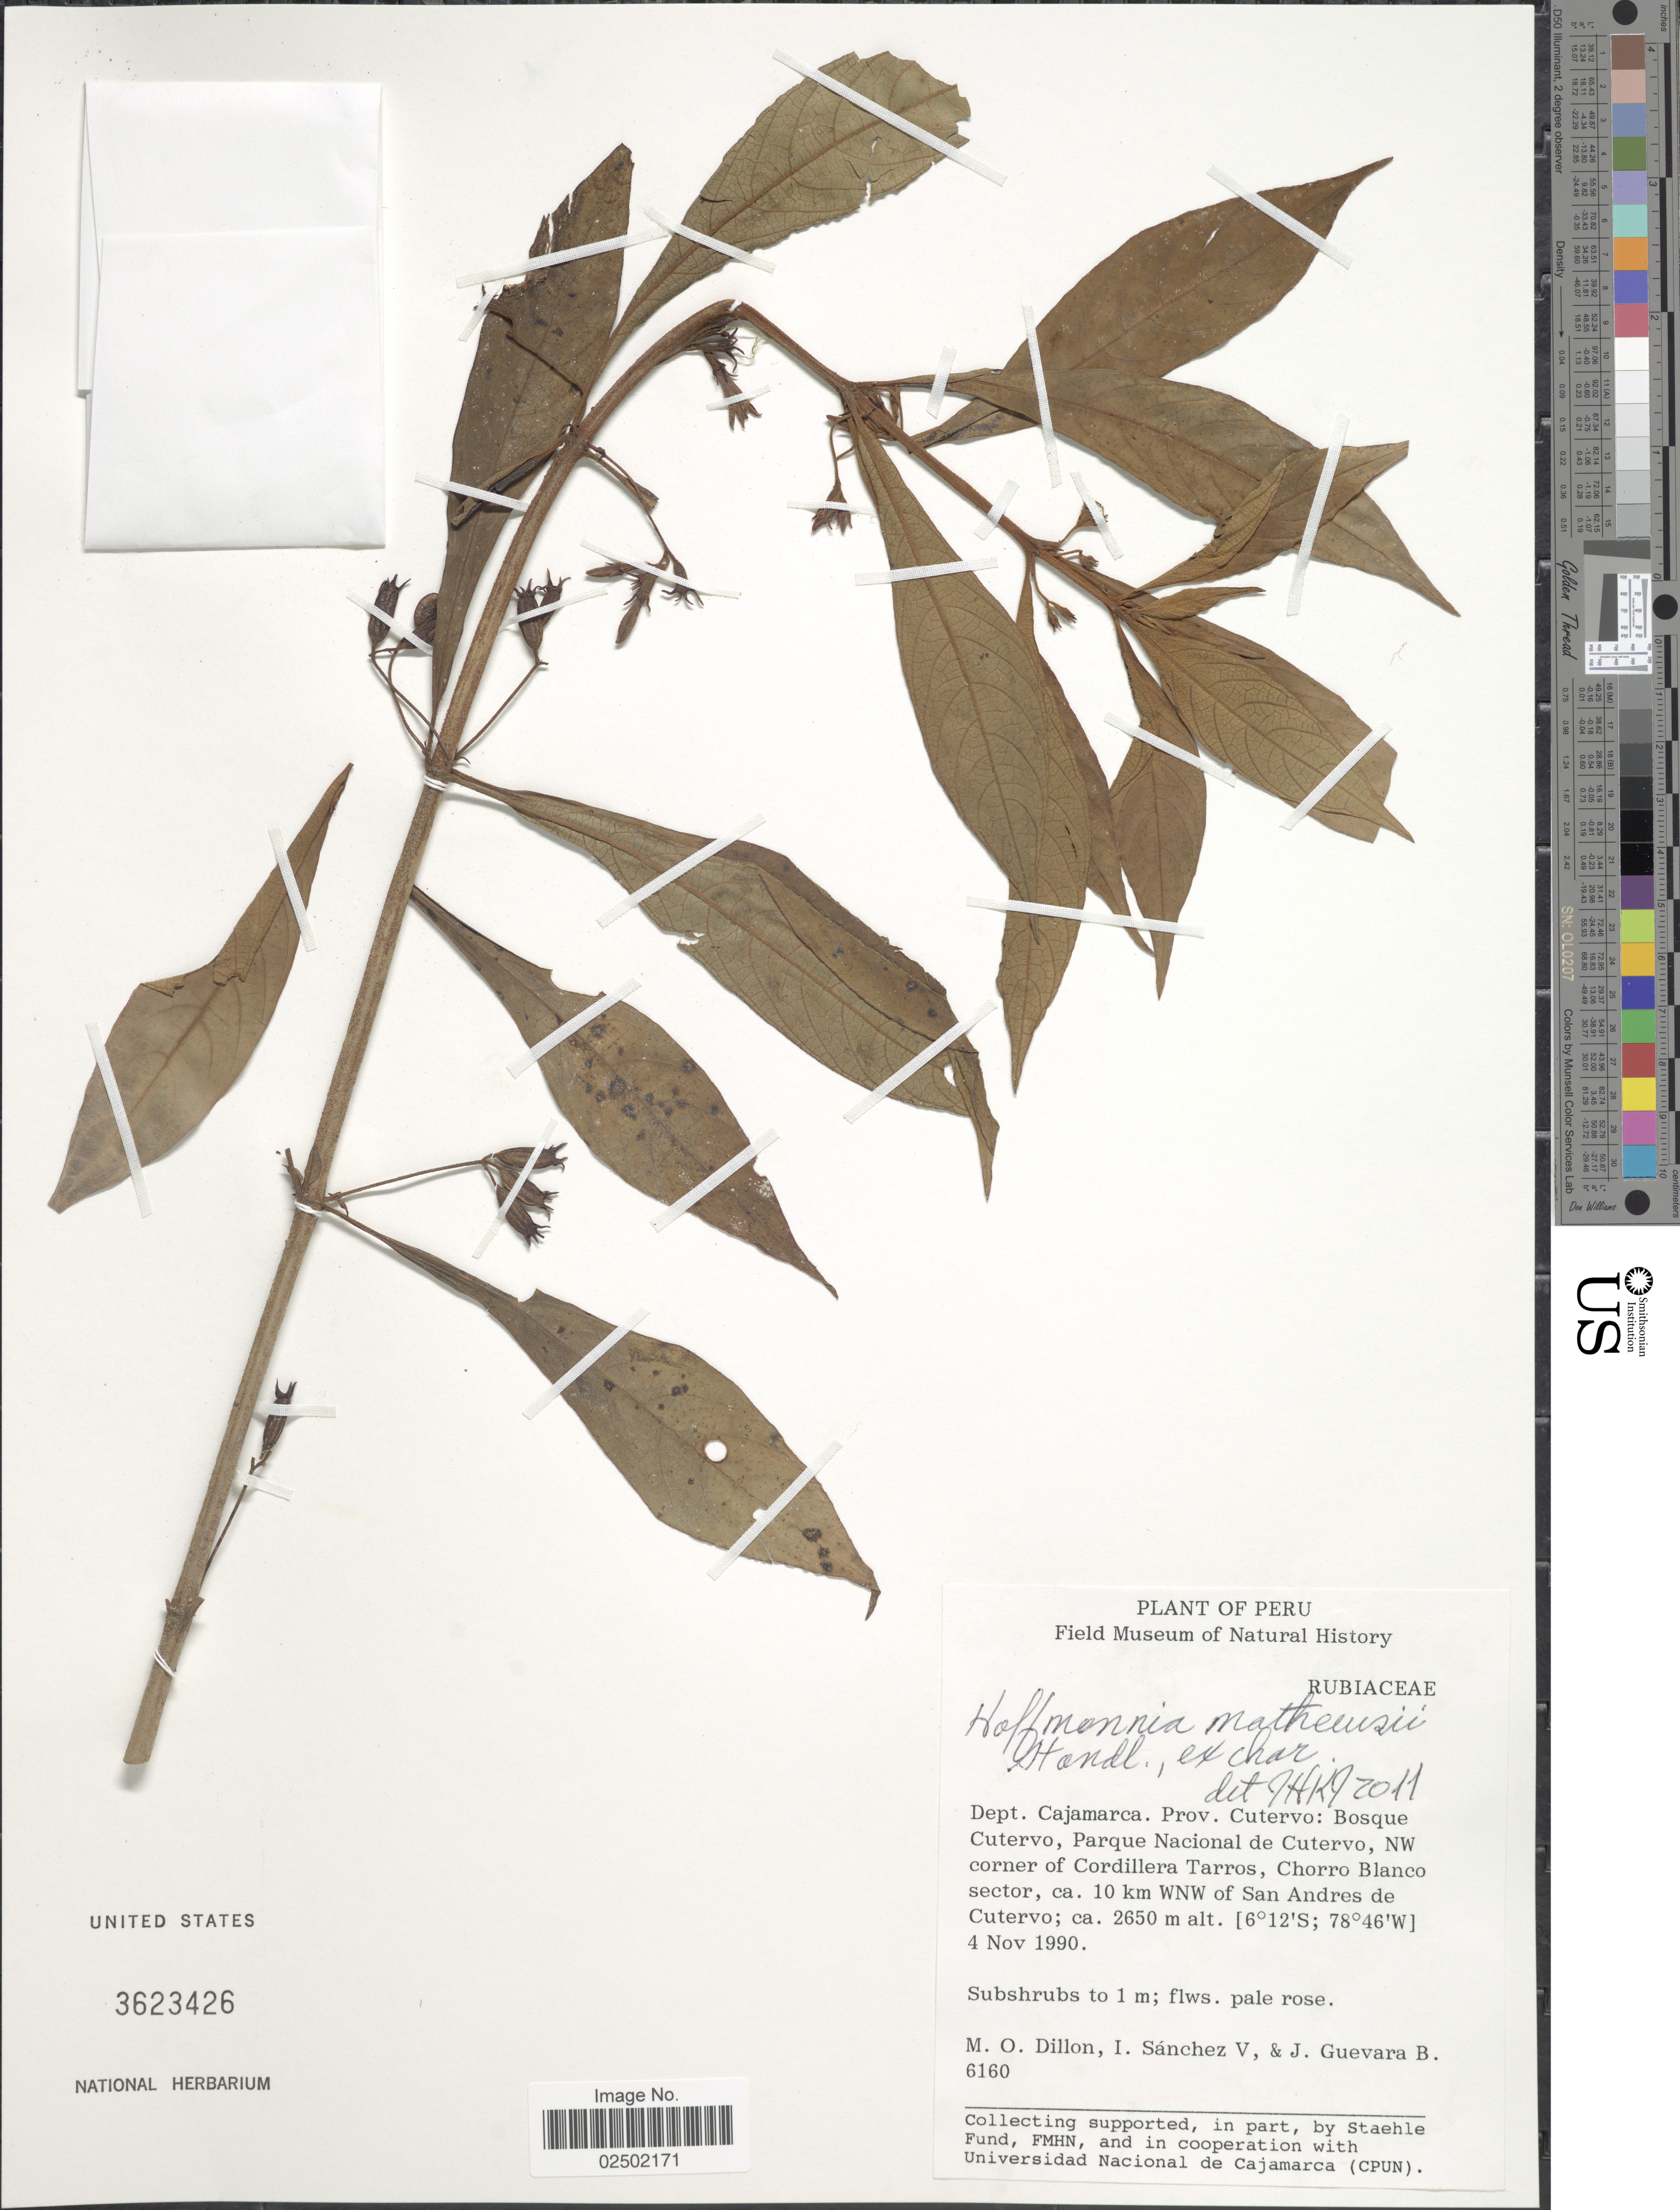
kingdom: Plantae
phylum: Tracheophyta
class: Magnoliopsida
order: Gentianales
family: Rubiaceae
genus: Hoffmannia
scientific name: Hoffmannia mathewsii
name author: Standl.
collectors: M. O. Dillon, I. Sánchez Vega & J. Guevara B.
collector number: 6160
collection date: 1990-11-04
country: Peru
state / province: Cajamarca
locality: Dept. Cajamarca, Prov. Cutervo: Bosque Cutervo, Parque Nacional de Cutervo, NW corner of Cordillera Tarros, Chorro Blanco sector, 10 km WNW of San Andres de Cutervo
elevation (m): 2650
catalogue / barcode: US 3623426